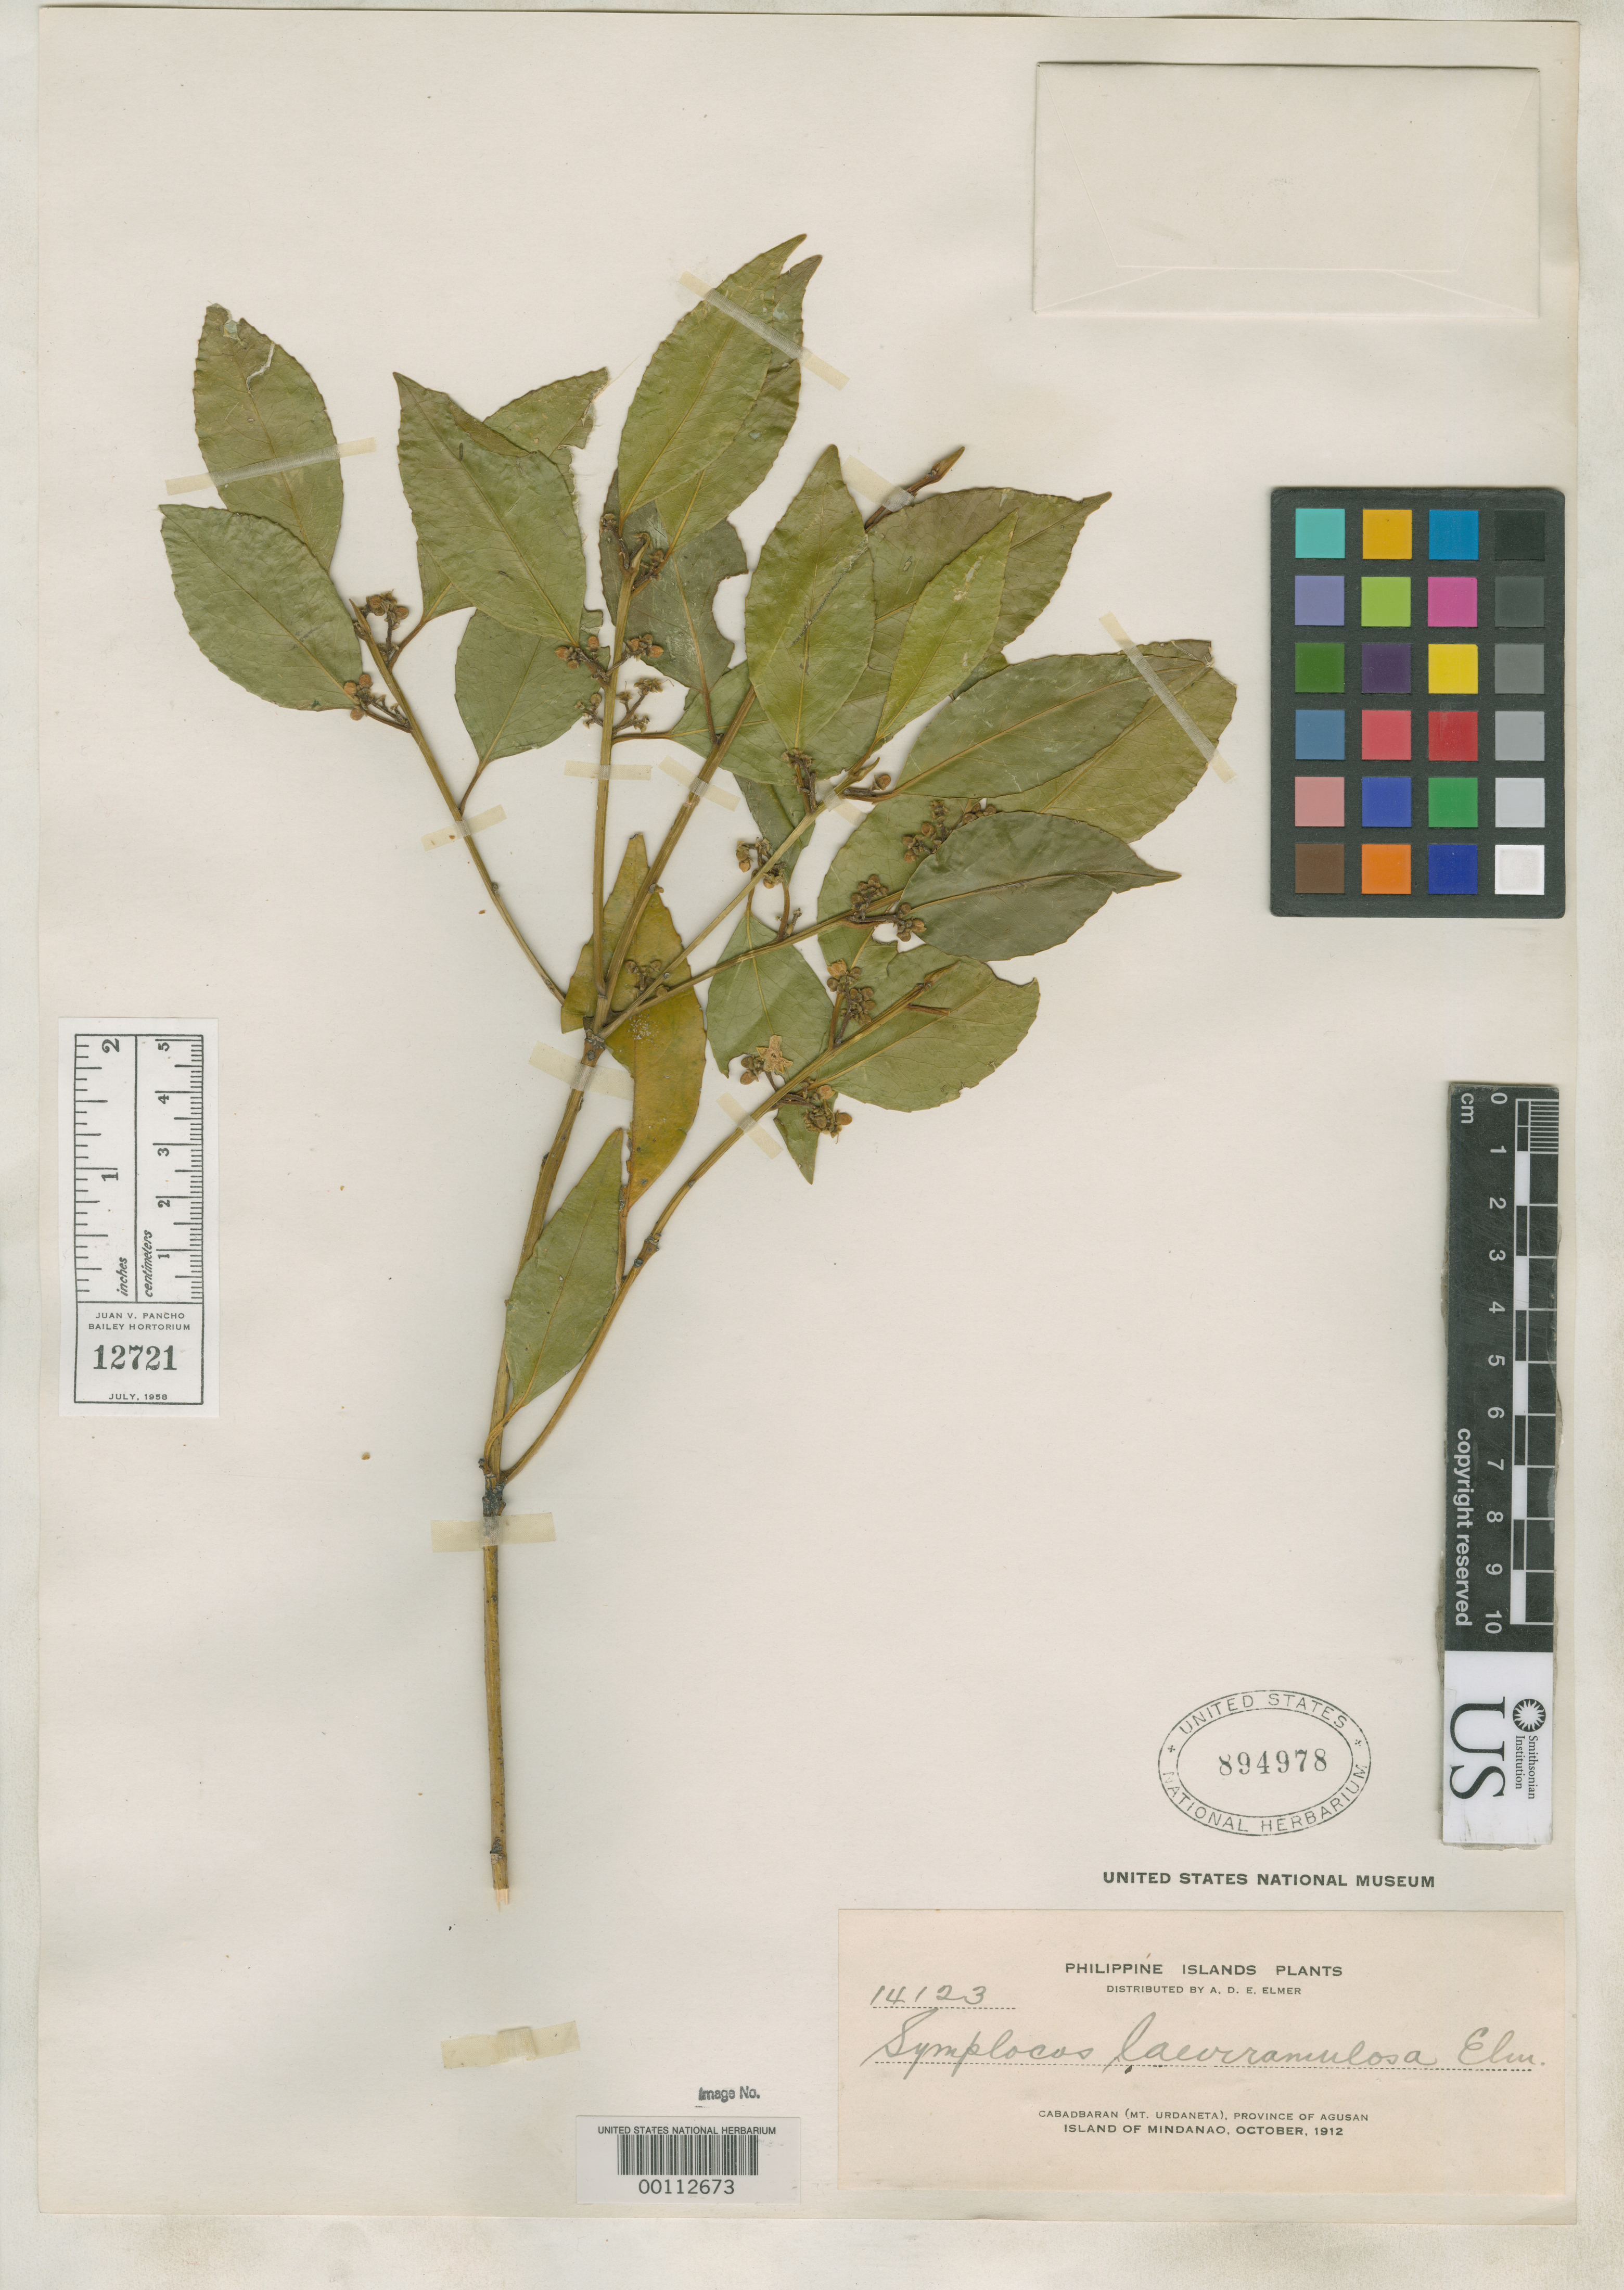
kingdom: Plantae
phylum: Tracheophyta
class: Magnoliopsida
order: Ericales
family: Symplocaceae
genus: Symplocos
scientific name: Symplocos laeviramolusa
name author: Elmer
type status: Isotype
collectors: A. D. E. Elmer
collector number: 14123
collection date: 1912-10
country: Philippines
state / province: Caraga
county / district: Agusan del Norte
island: Mindanao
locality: Cabadbaran (Mt. Urdaneta), Province of Agusan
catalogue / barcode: US 894978